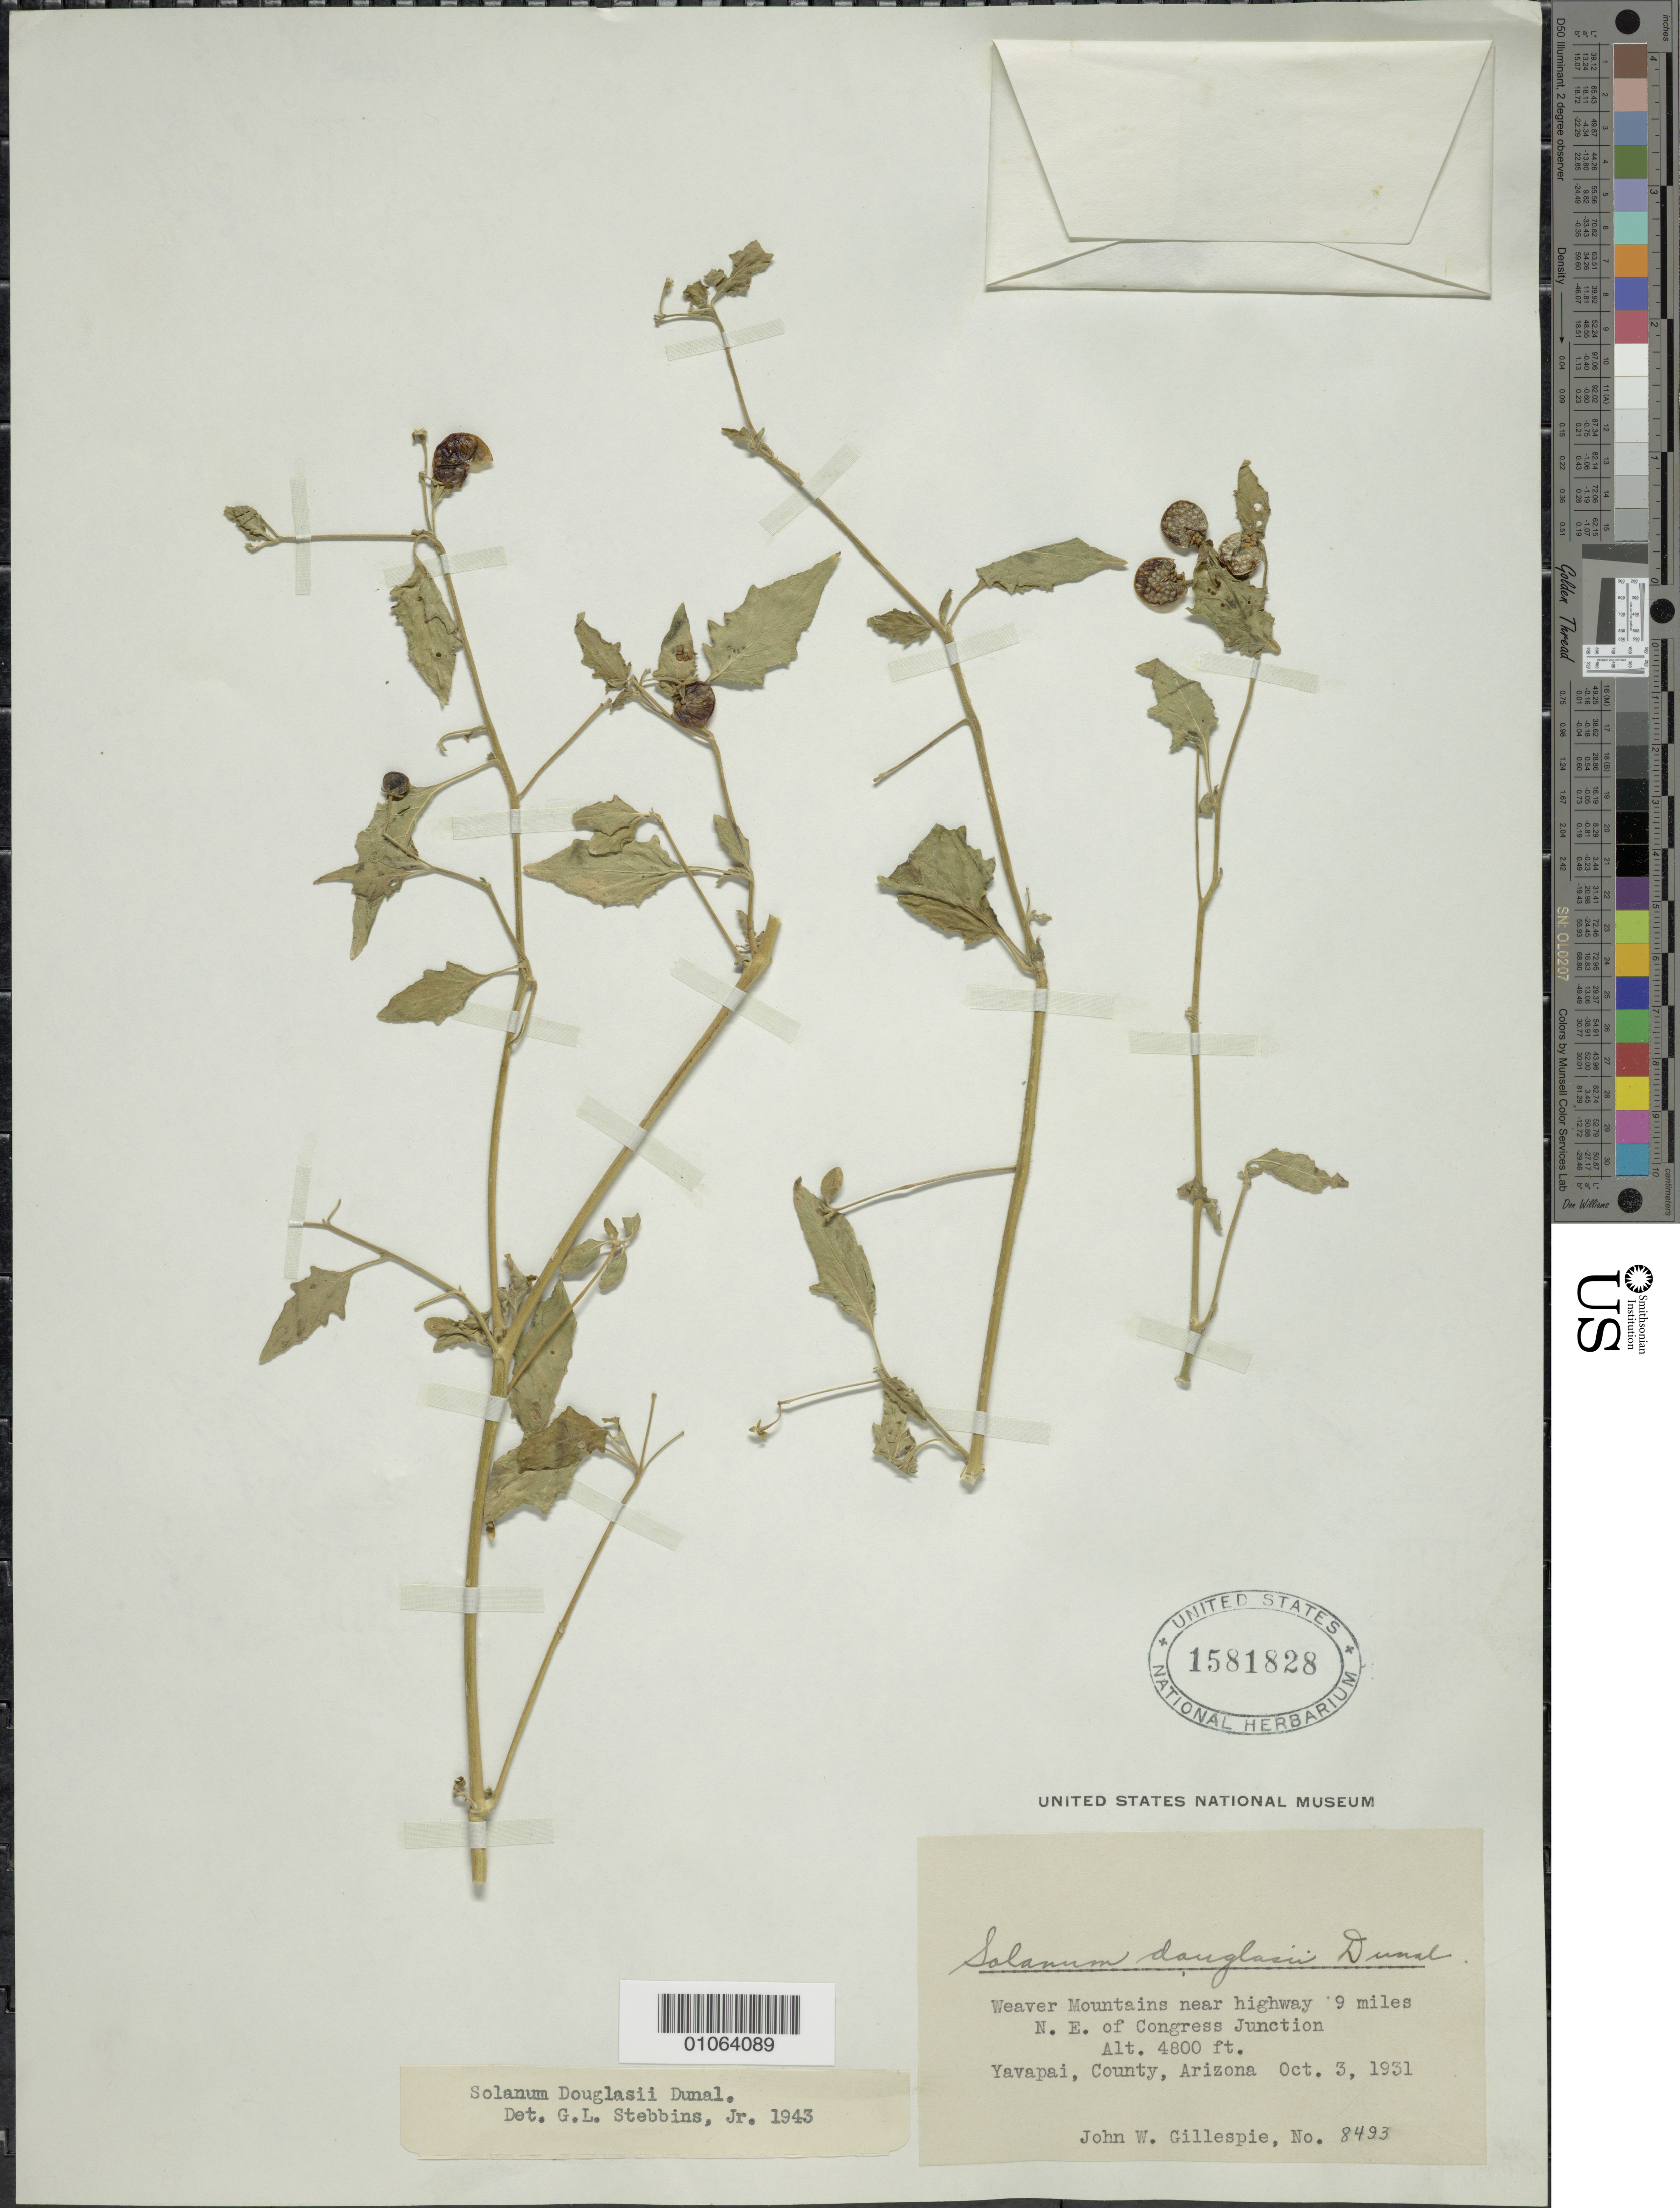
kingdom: Plantae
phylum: Tracheophyta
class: Magnoliopsida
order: Solanales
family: Solanaceae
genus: Solanum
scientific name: Solanum douglasii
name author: Dunal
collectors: J. W. Gillespie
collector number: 8493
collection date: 1931-10-03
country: United States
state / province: Arizona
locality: Weaver Mountains near highway 9 miles N. E. of Congress Junction. Yavapai, County.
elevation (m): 1463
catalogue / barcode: US 1581828